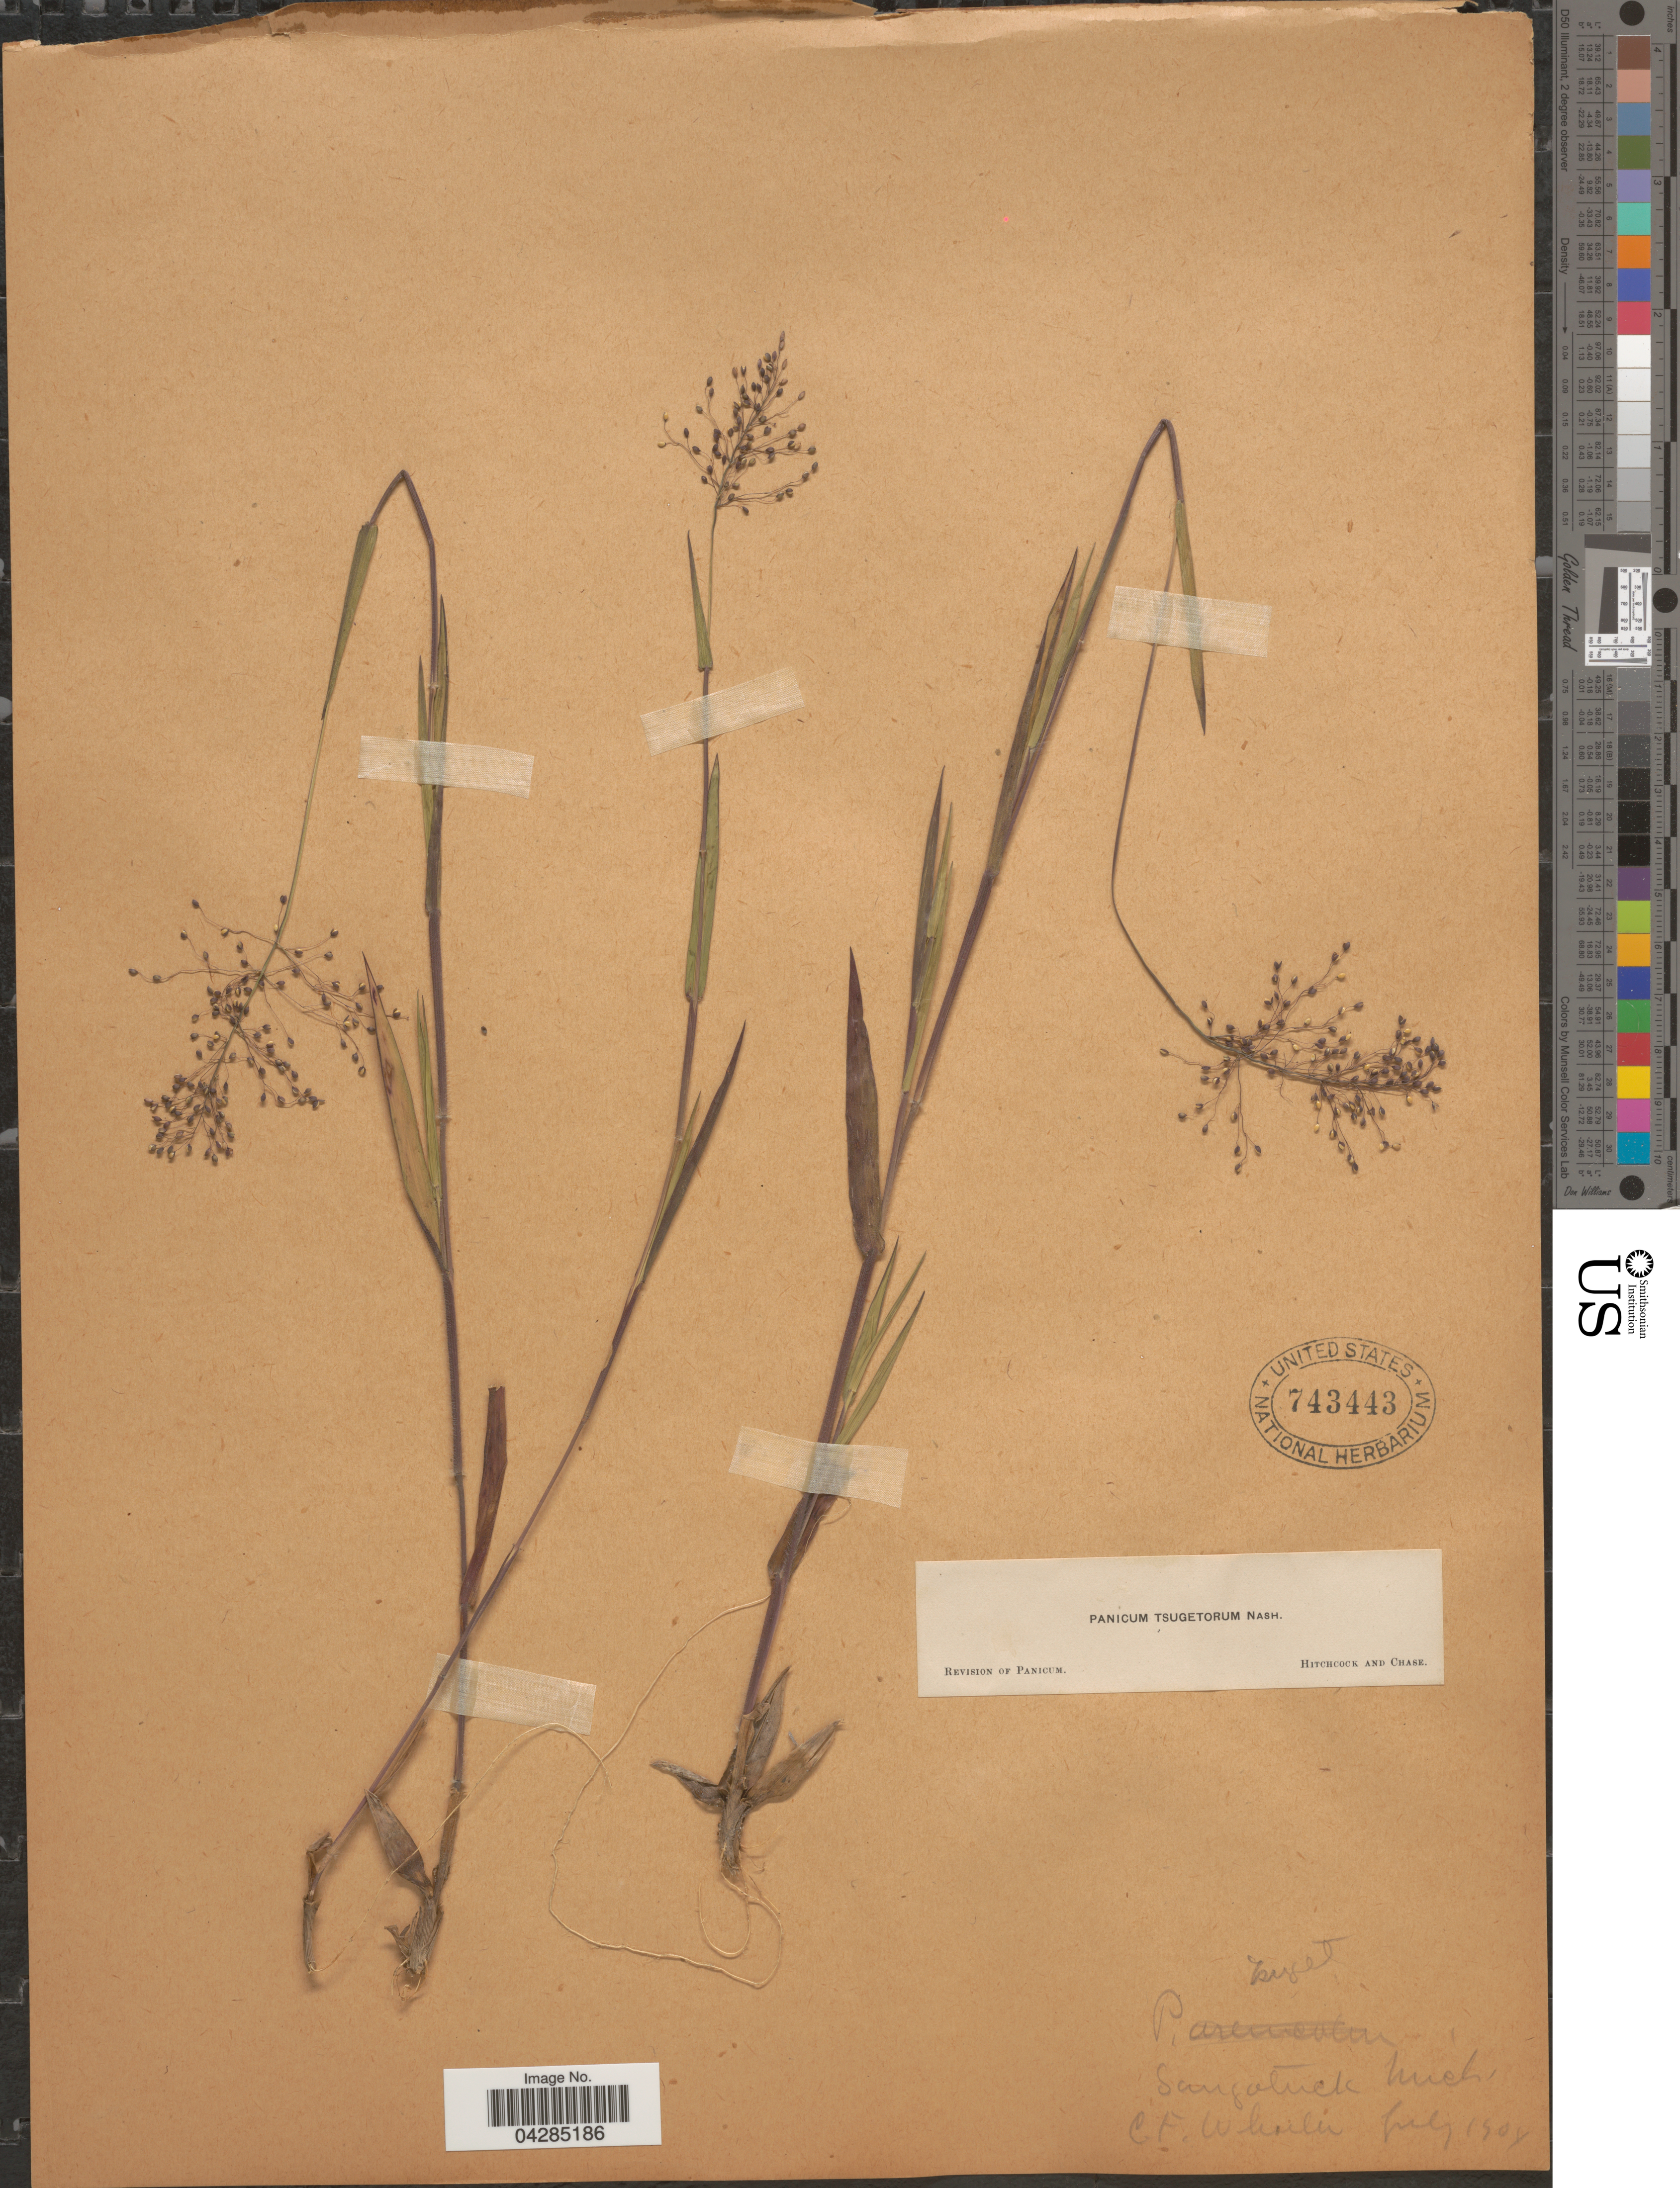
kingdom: Plantae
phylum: Tracheophyta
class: Liliopsida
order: Poales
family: Poaceae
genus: Dichanthelium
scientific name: Dichanthelium portoricense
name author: (Desv. ex Ham.) B.F. Hansen & Wunderlin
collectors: C. Wheeler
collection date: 1904-07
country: United States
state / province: Michigan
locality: Saugatuck.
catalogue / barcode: US 743443